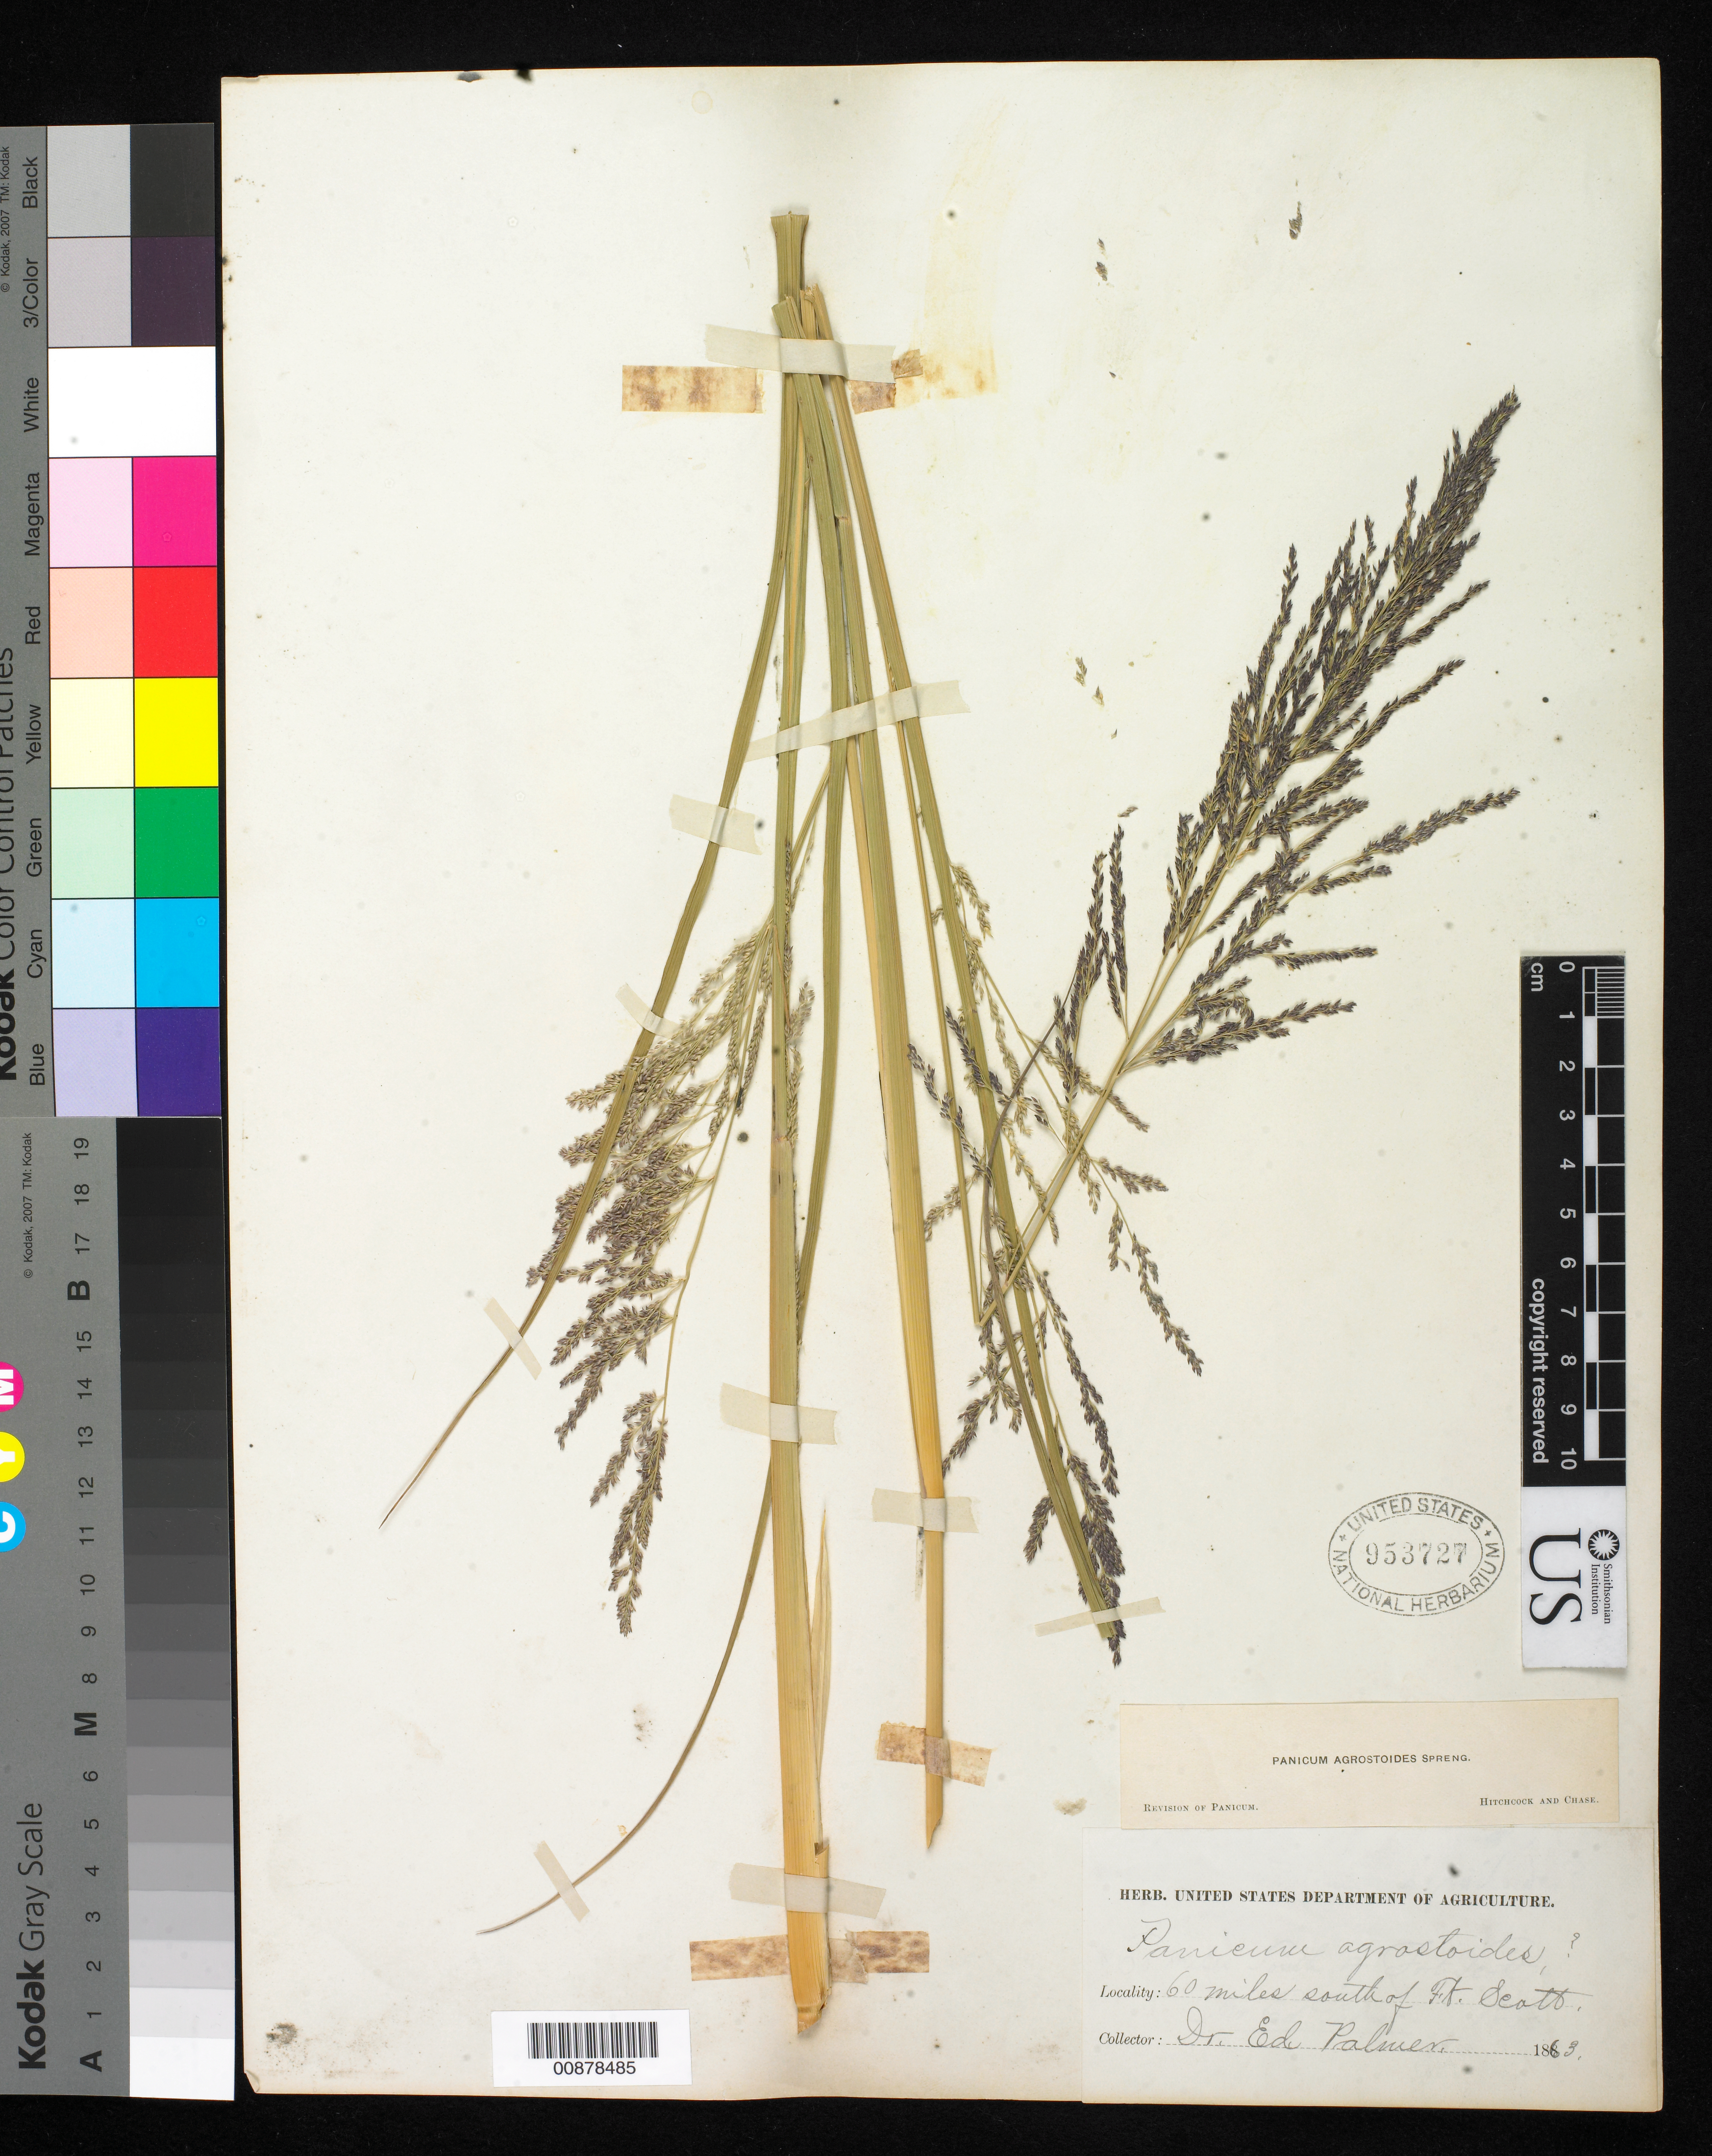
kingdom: Plantae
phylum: Tracheophyta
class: Liliopsida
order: Poales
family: Poaceae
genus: Panicum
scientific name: Panicum rigidulum var. rigidulum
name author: Bosc ex Nees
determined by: Poaceae Reorganization Project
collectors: E. Palmer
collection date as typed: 1863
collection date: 1863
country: United States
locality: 60 miles south of Ft. Seatt.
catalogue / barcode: US 953727